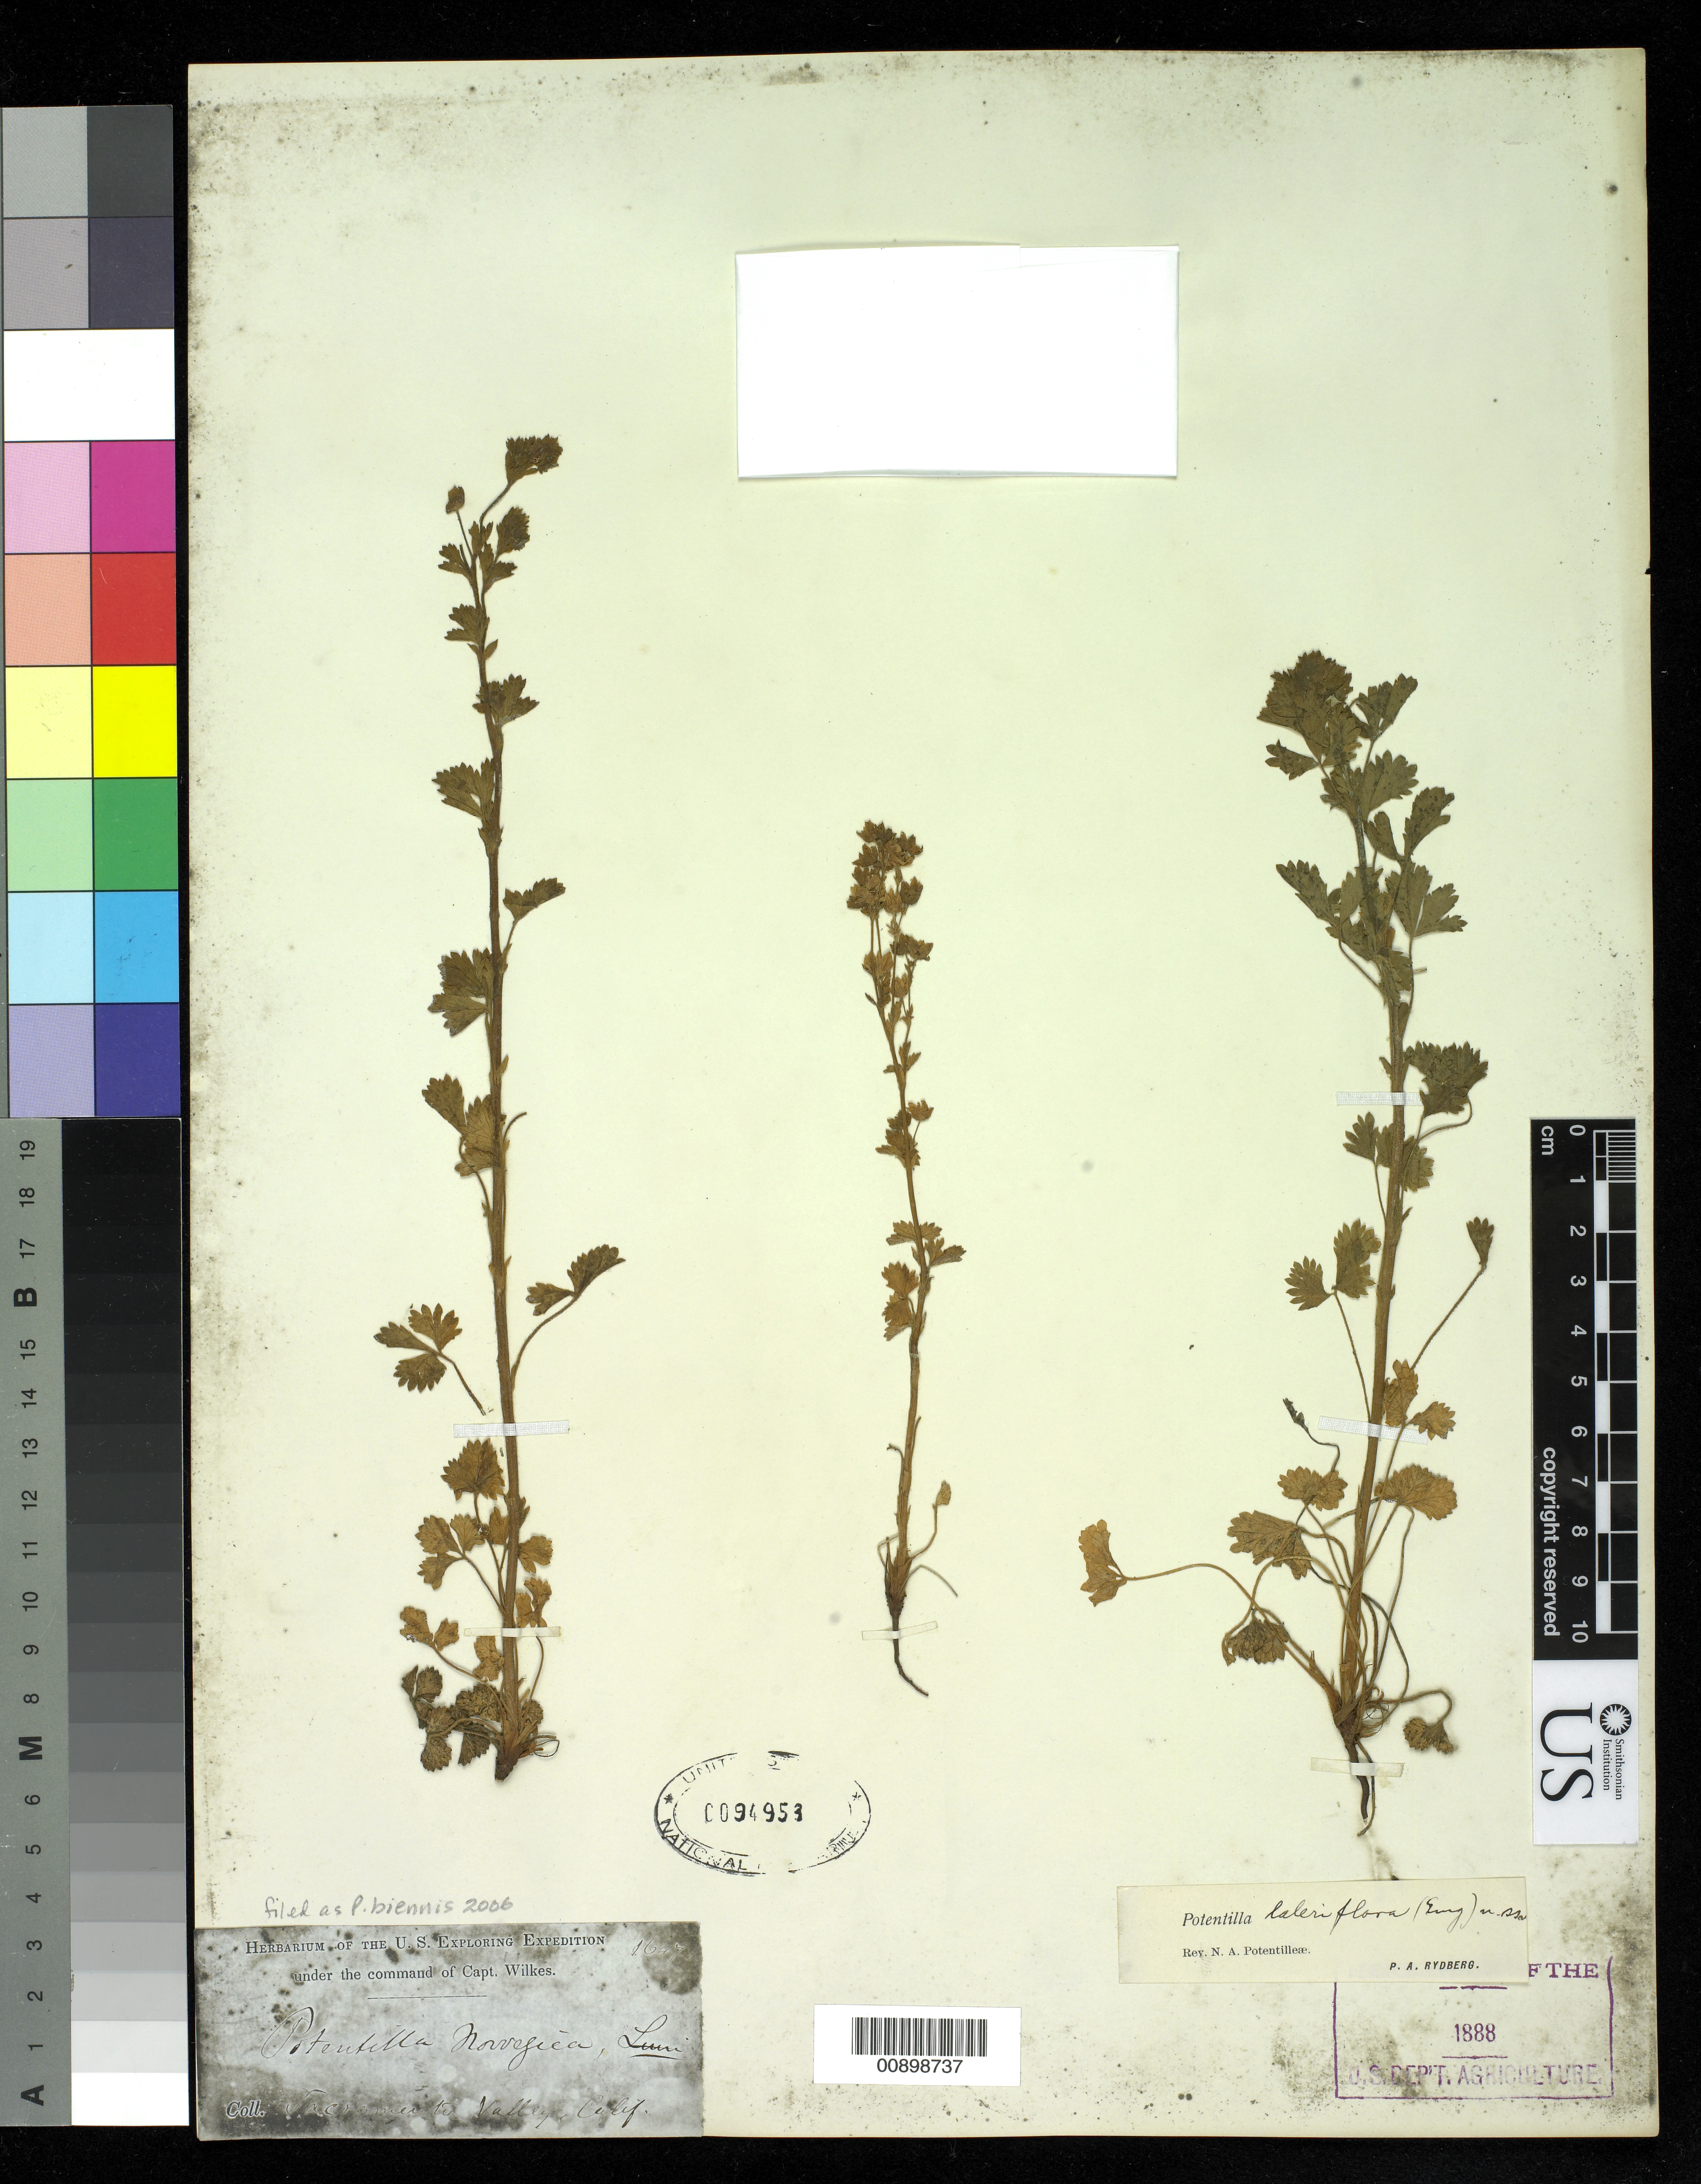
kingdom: Plantae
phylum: Tracheophyta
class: Magnoliopsida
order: Rosales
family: Rosaceae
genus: Potentilla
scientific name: Potentilla biennis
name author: Greene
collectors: Wilkes Explor. Exped.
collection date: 1838/1842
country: United States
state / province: California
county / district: Sacramento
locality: Sacramento Valley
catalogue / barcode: US 94953